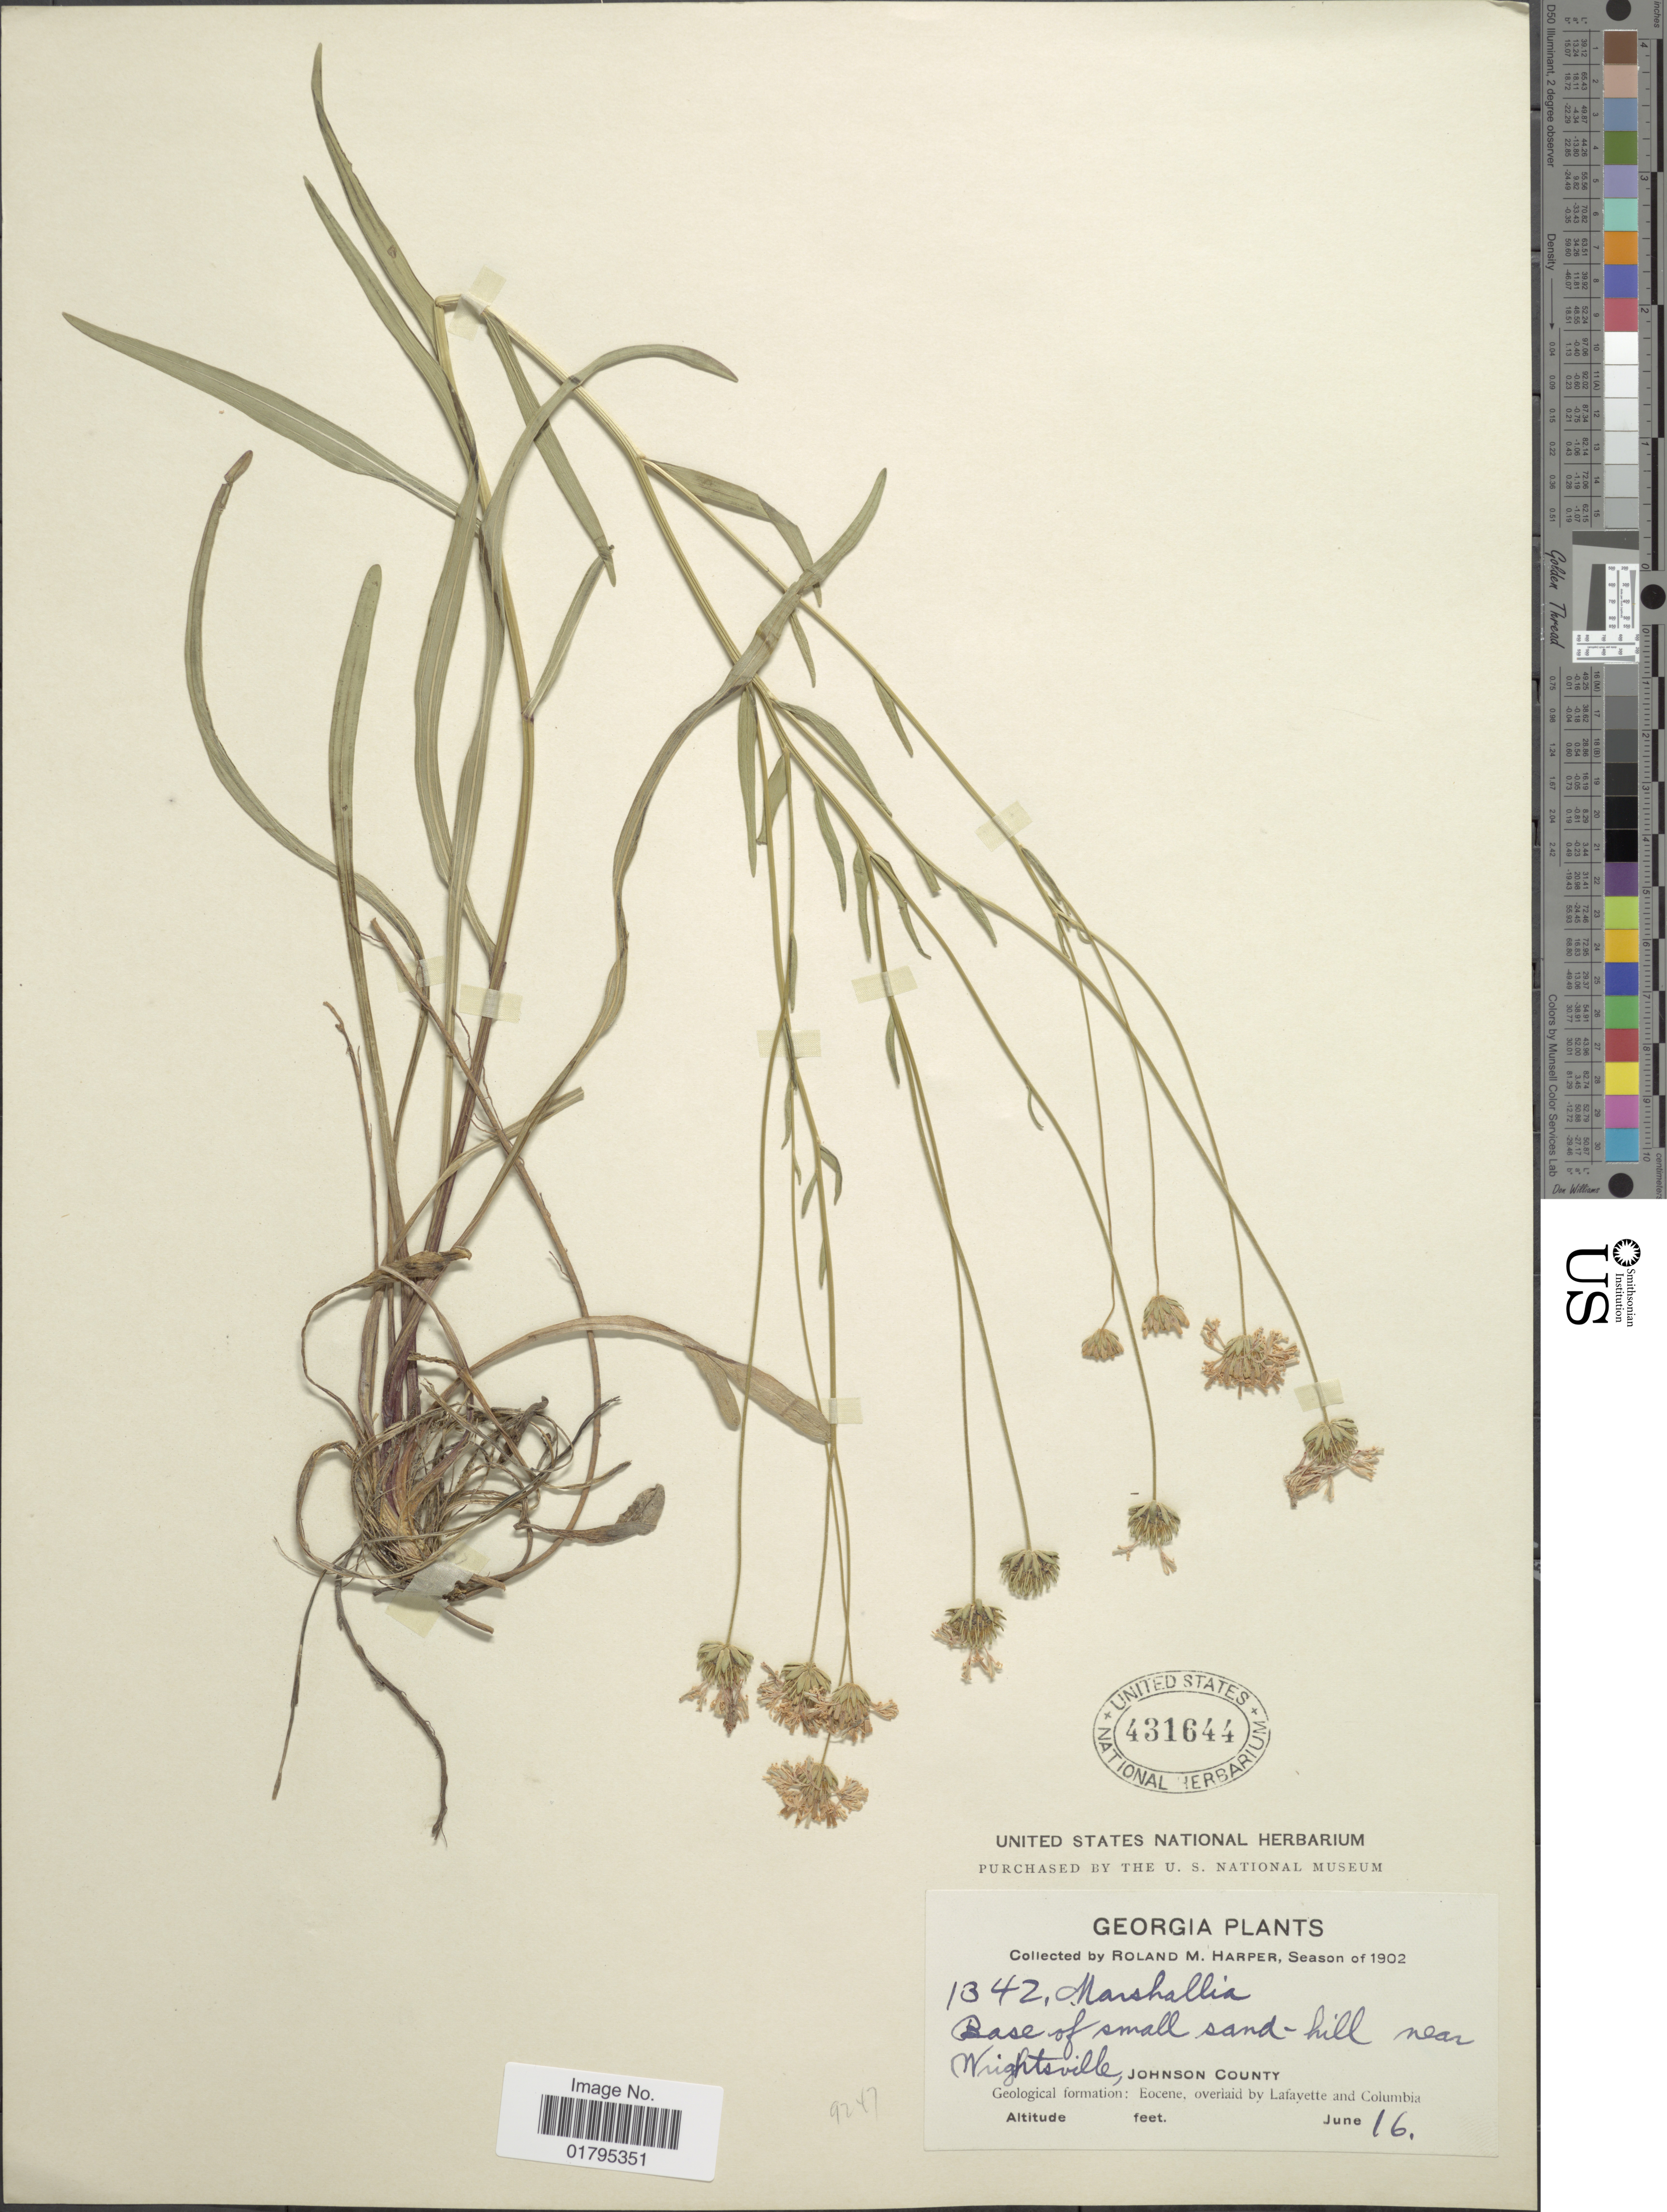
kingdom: Plantae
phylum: Tracheophyta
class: Magnoliopsida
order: Asterales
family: Asteraceae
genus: Marshallia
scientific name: Marshallia ramosa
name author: Beadle & F.E. Boynton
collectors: R. M. Harper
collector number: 1342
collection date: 1902-06-16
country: United States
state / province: Georgia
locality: Base of small sand-hill near Wightsville, Johnson County.Eocene overlaid by Lafayette and Columbia.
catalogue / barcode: US 431644